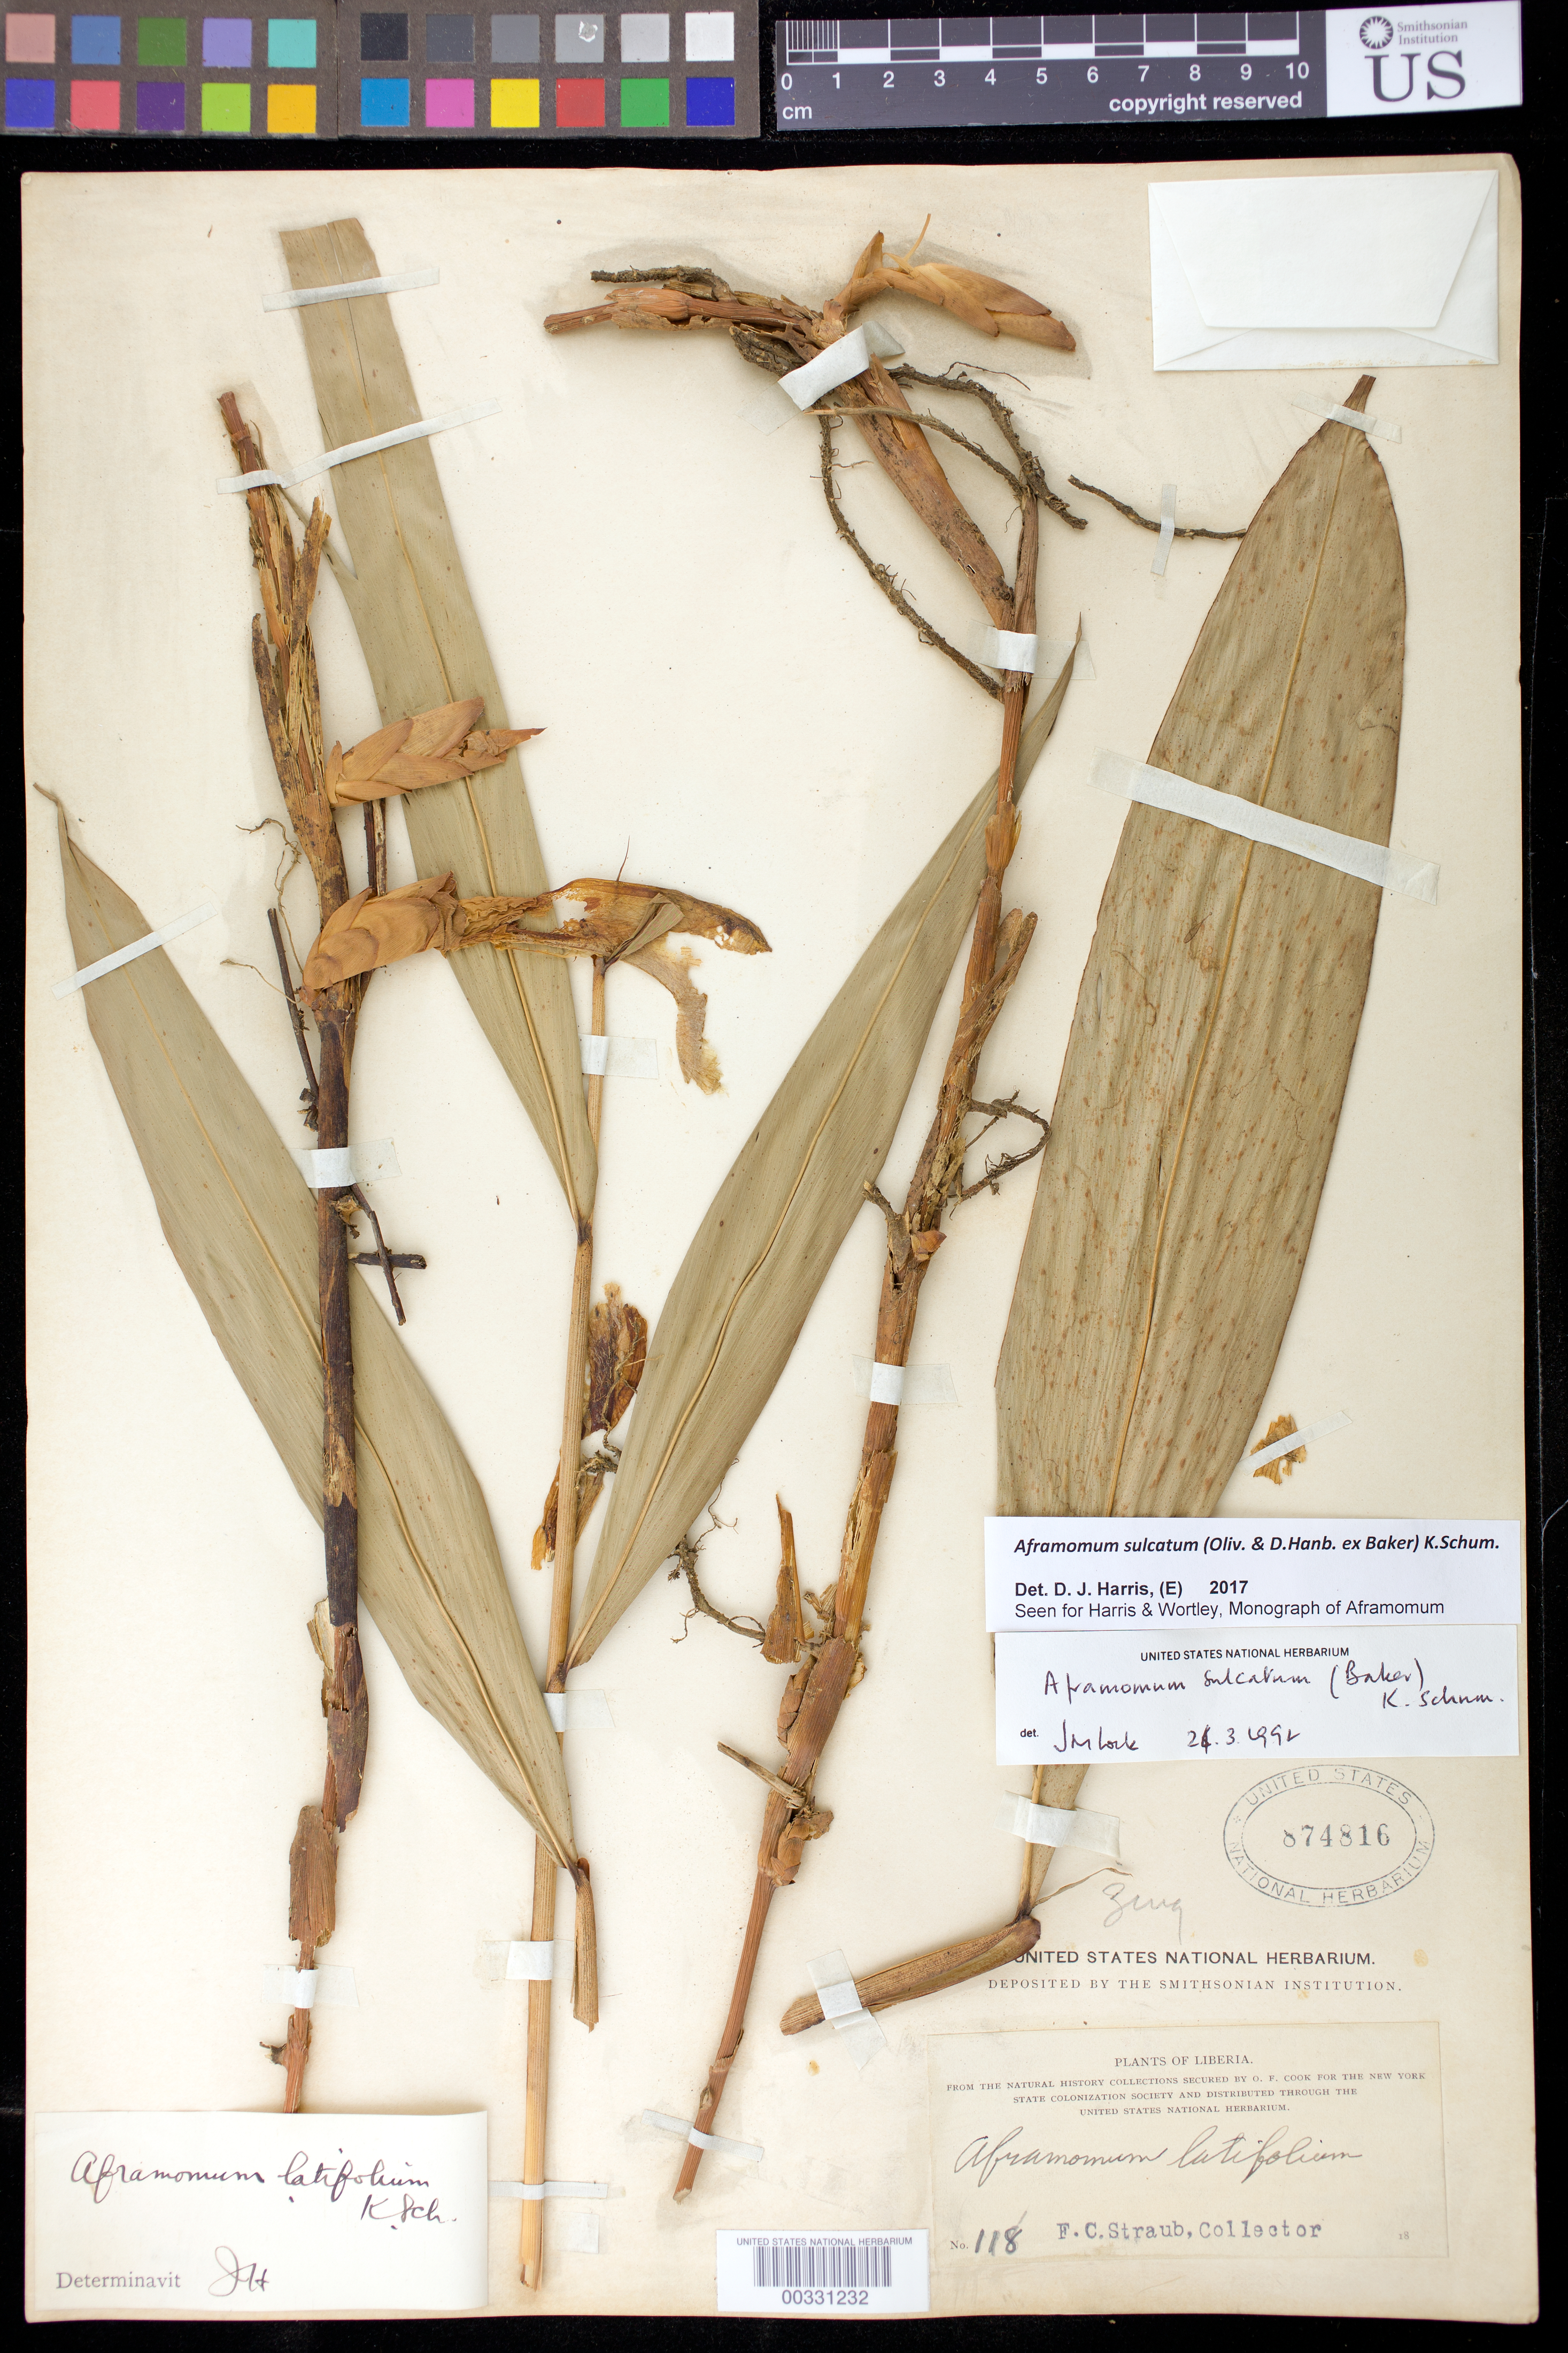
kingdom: Plantae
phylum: Tracheophyta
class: Liliopsida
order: Zingiberales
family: Zingiberaceae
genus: Aframomum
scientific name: Aframomum sulcatum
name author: (Oliv. & T. Hanb. ex Baker) K. Schum.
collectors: F. Straub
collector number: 118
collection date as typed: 18--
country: Liberia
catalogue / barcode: US 874816